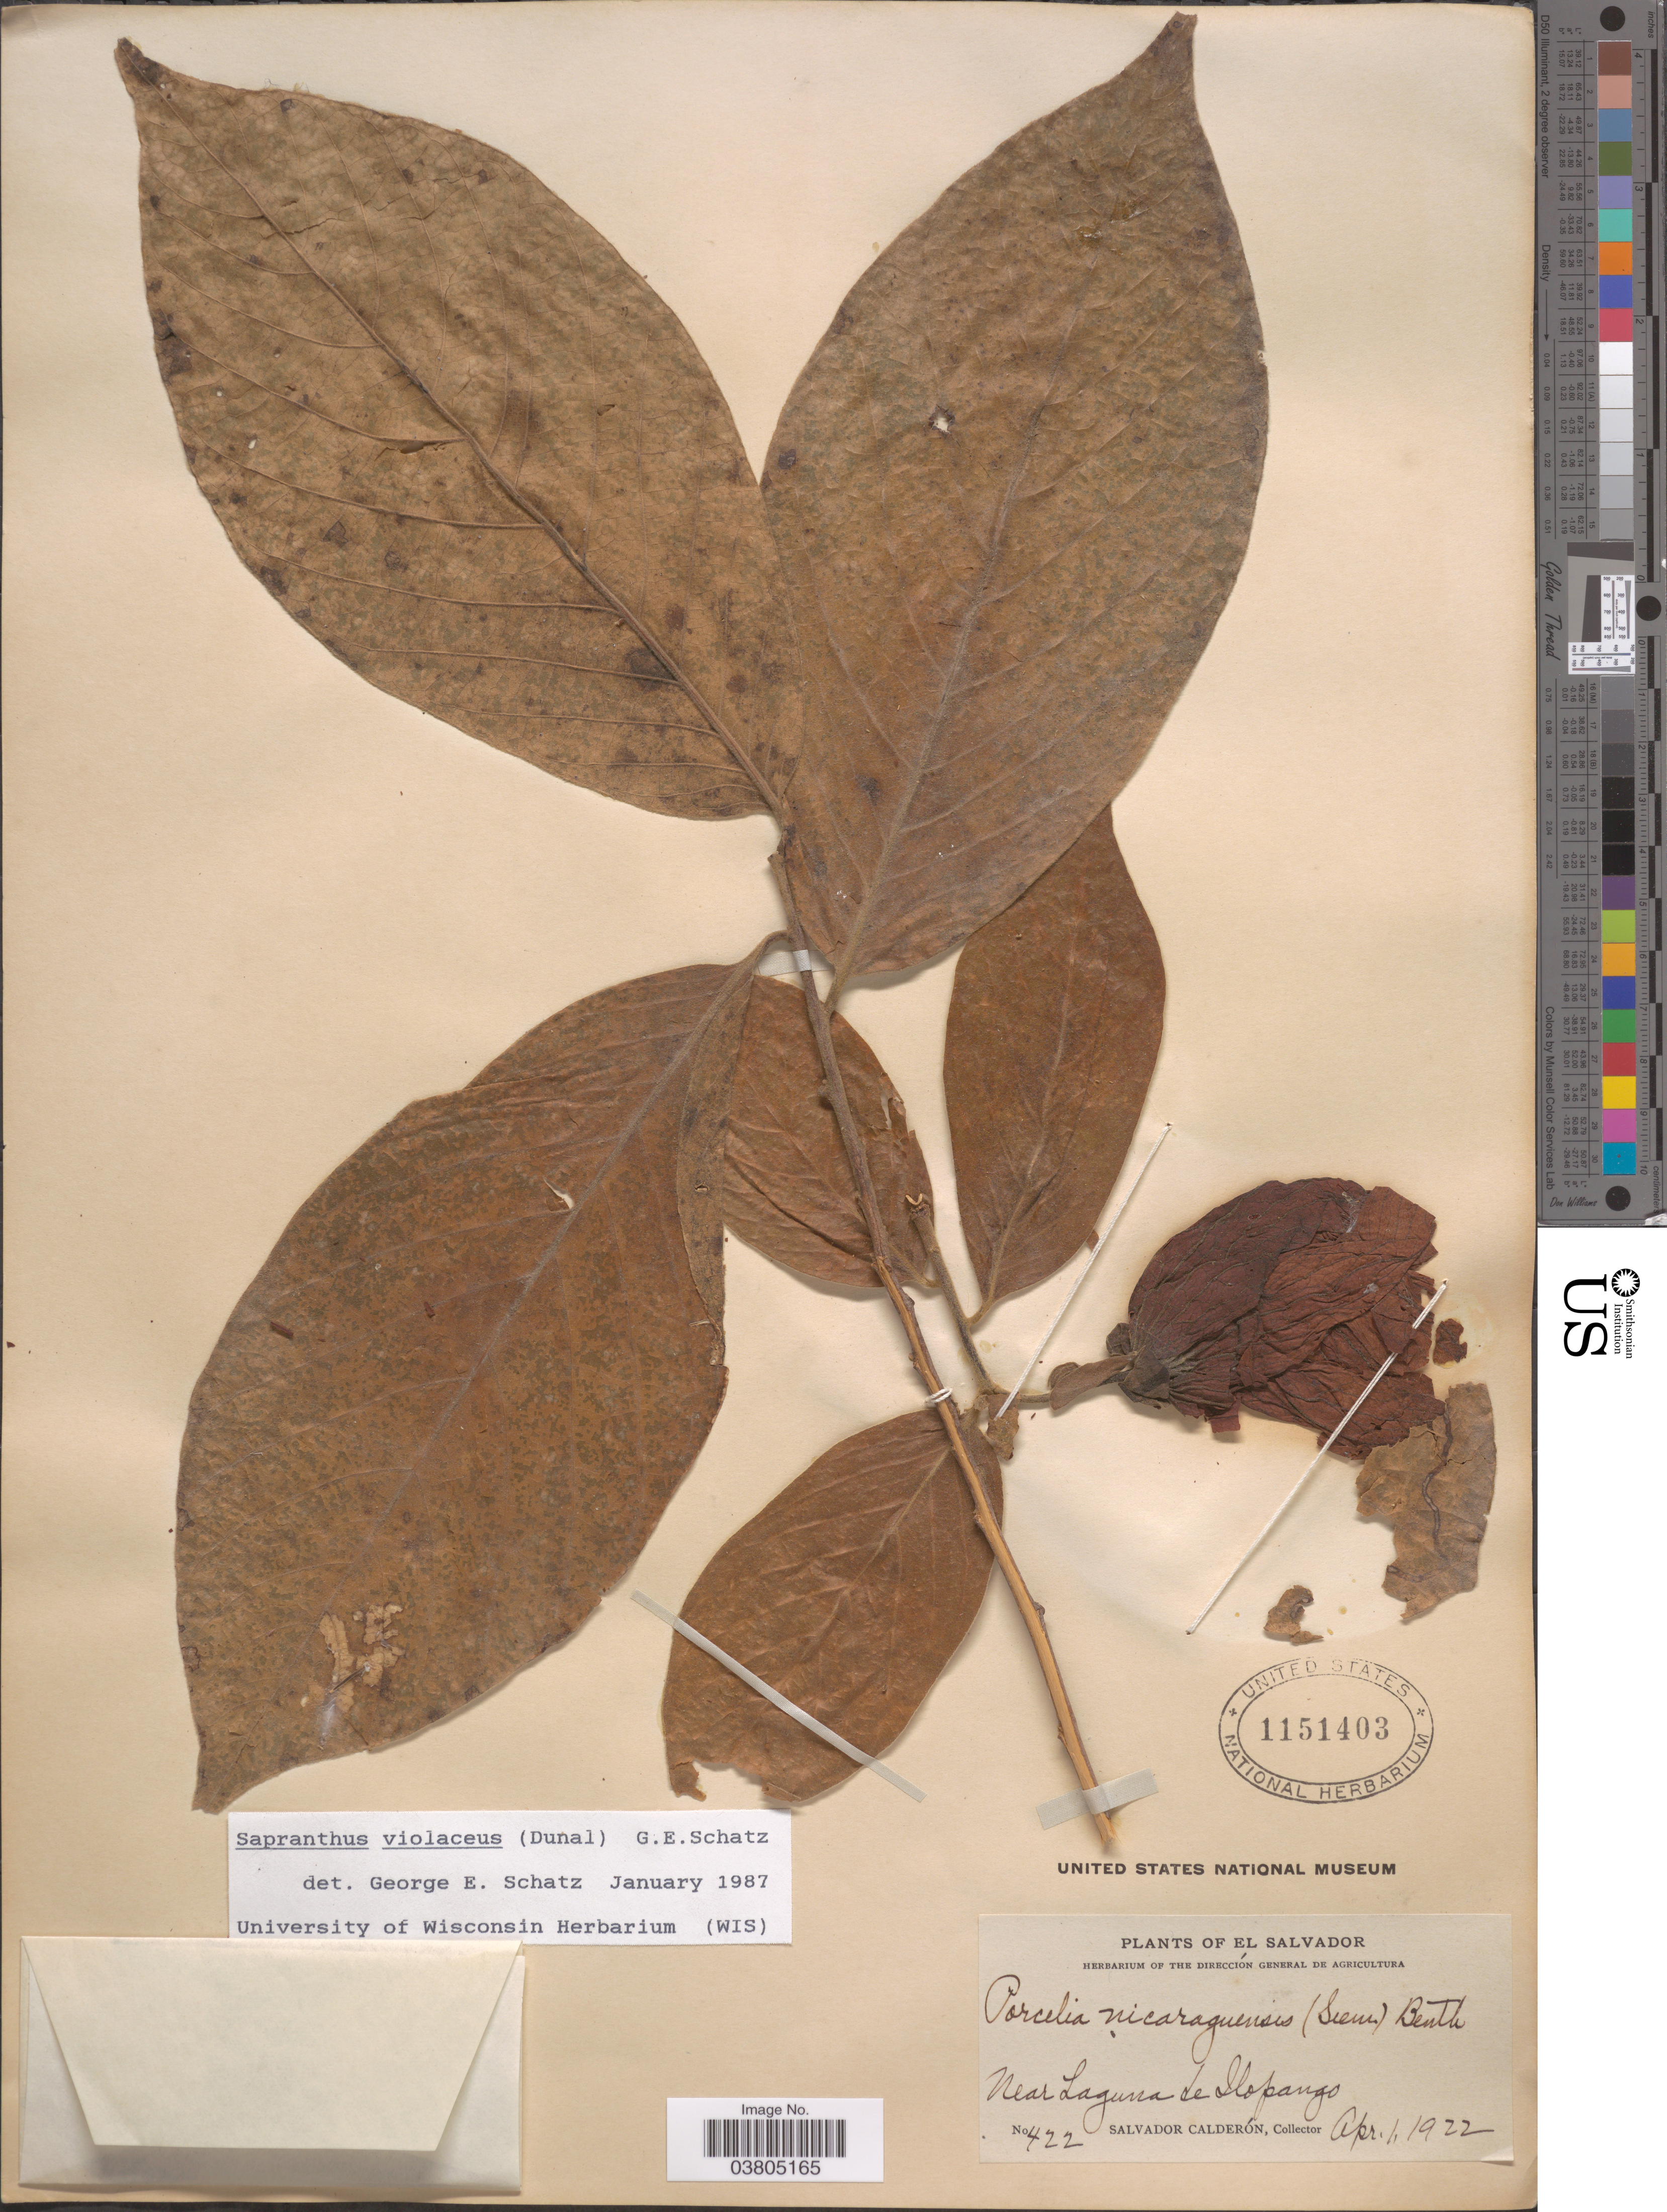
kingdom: Plantae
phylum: Tracheophyta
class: Magnoliopsida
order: Magnoliales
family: Annonaceae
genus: Sapranthus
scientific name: Sapranthus violaceus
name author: (Dunal) Saff.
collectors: S. Calderón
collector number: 422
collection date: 1922-04-01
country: El Salvador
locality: Near Laguna de Ilopango.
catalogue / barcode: US 1151403